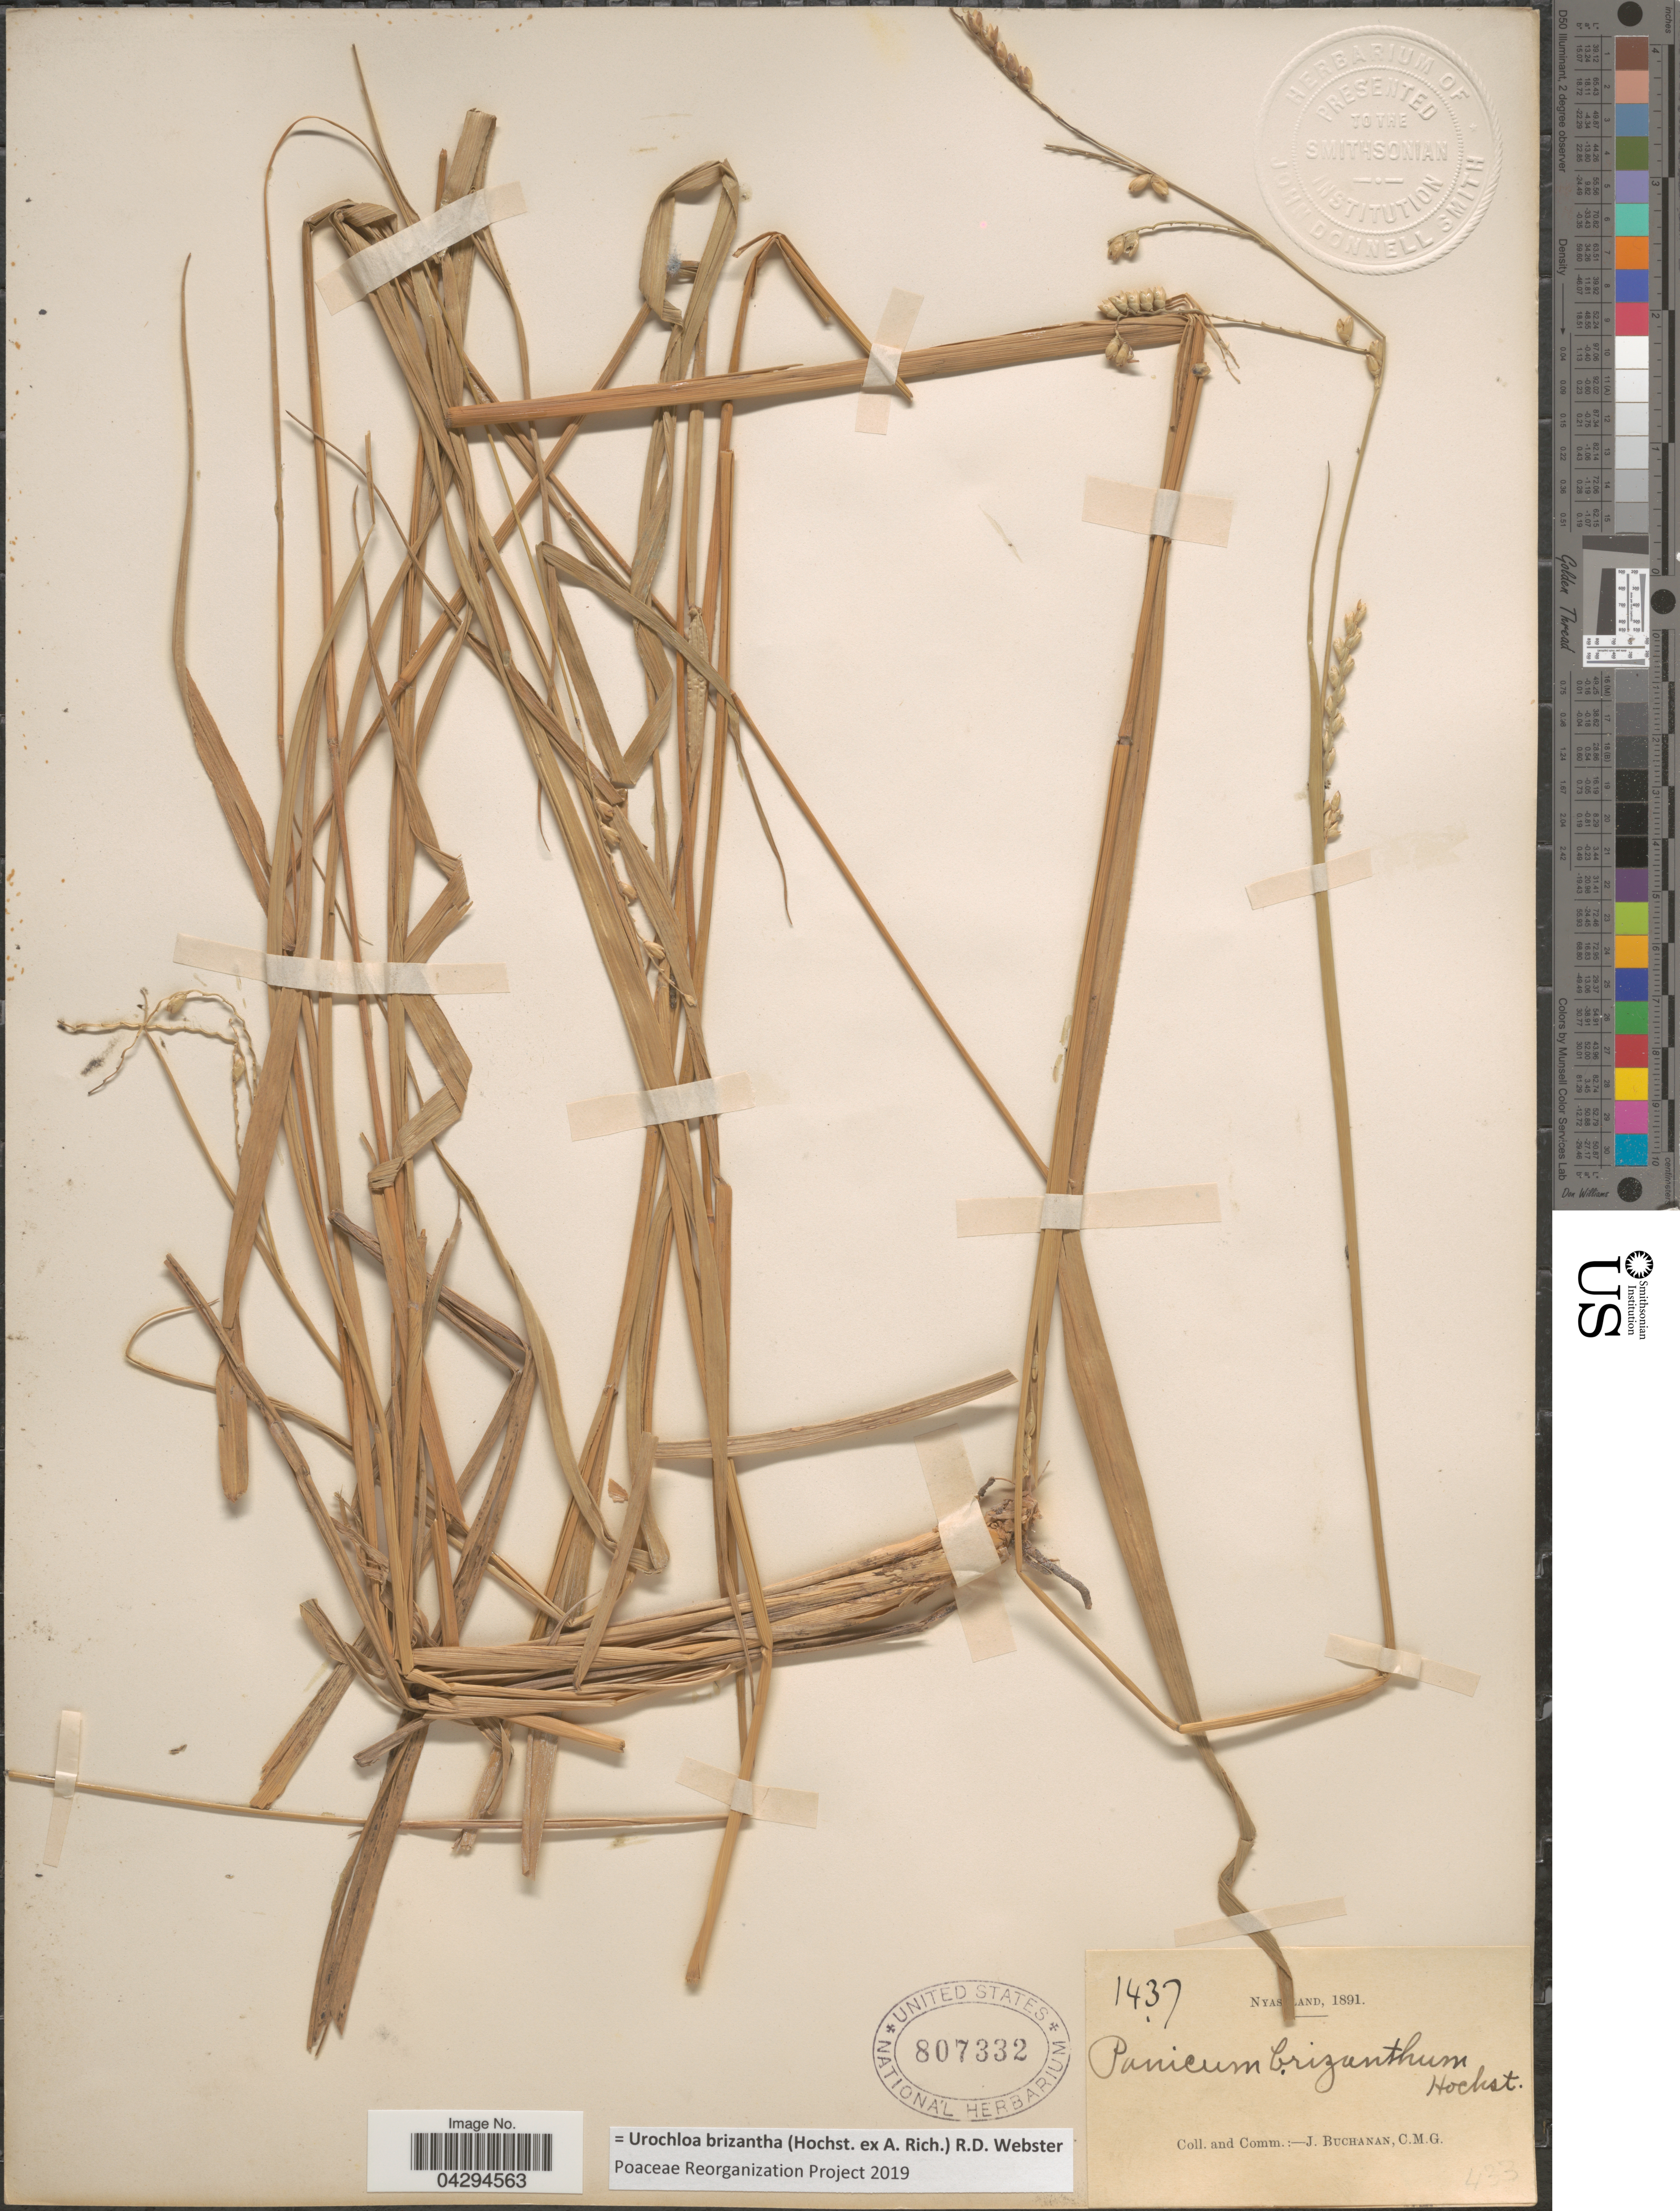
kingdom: Plantae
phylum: Tracheophyta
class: Liliopsida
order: Poales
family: Poaceae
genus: Urochloa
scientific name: Urochloa brizantha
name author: (Hochst. ex A. Rich.) R.D. Webster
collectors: J. Buchanan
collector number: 1437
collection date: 1891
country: Malawi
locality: Nyasaland.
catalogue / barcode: US 807332